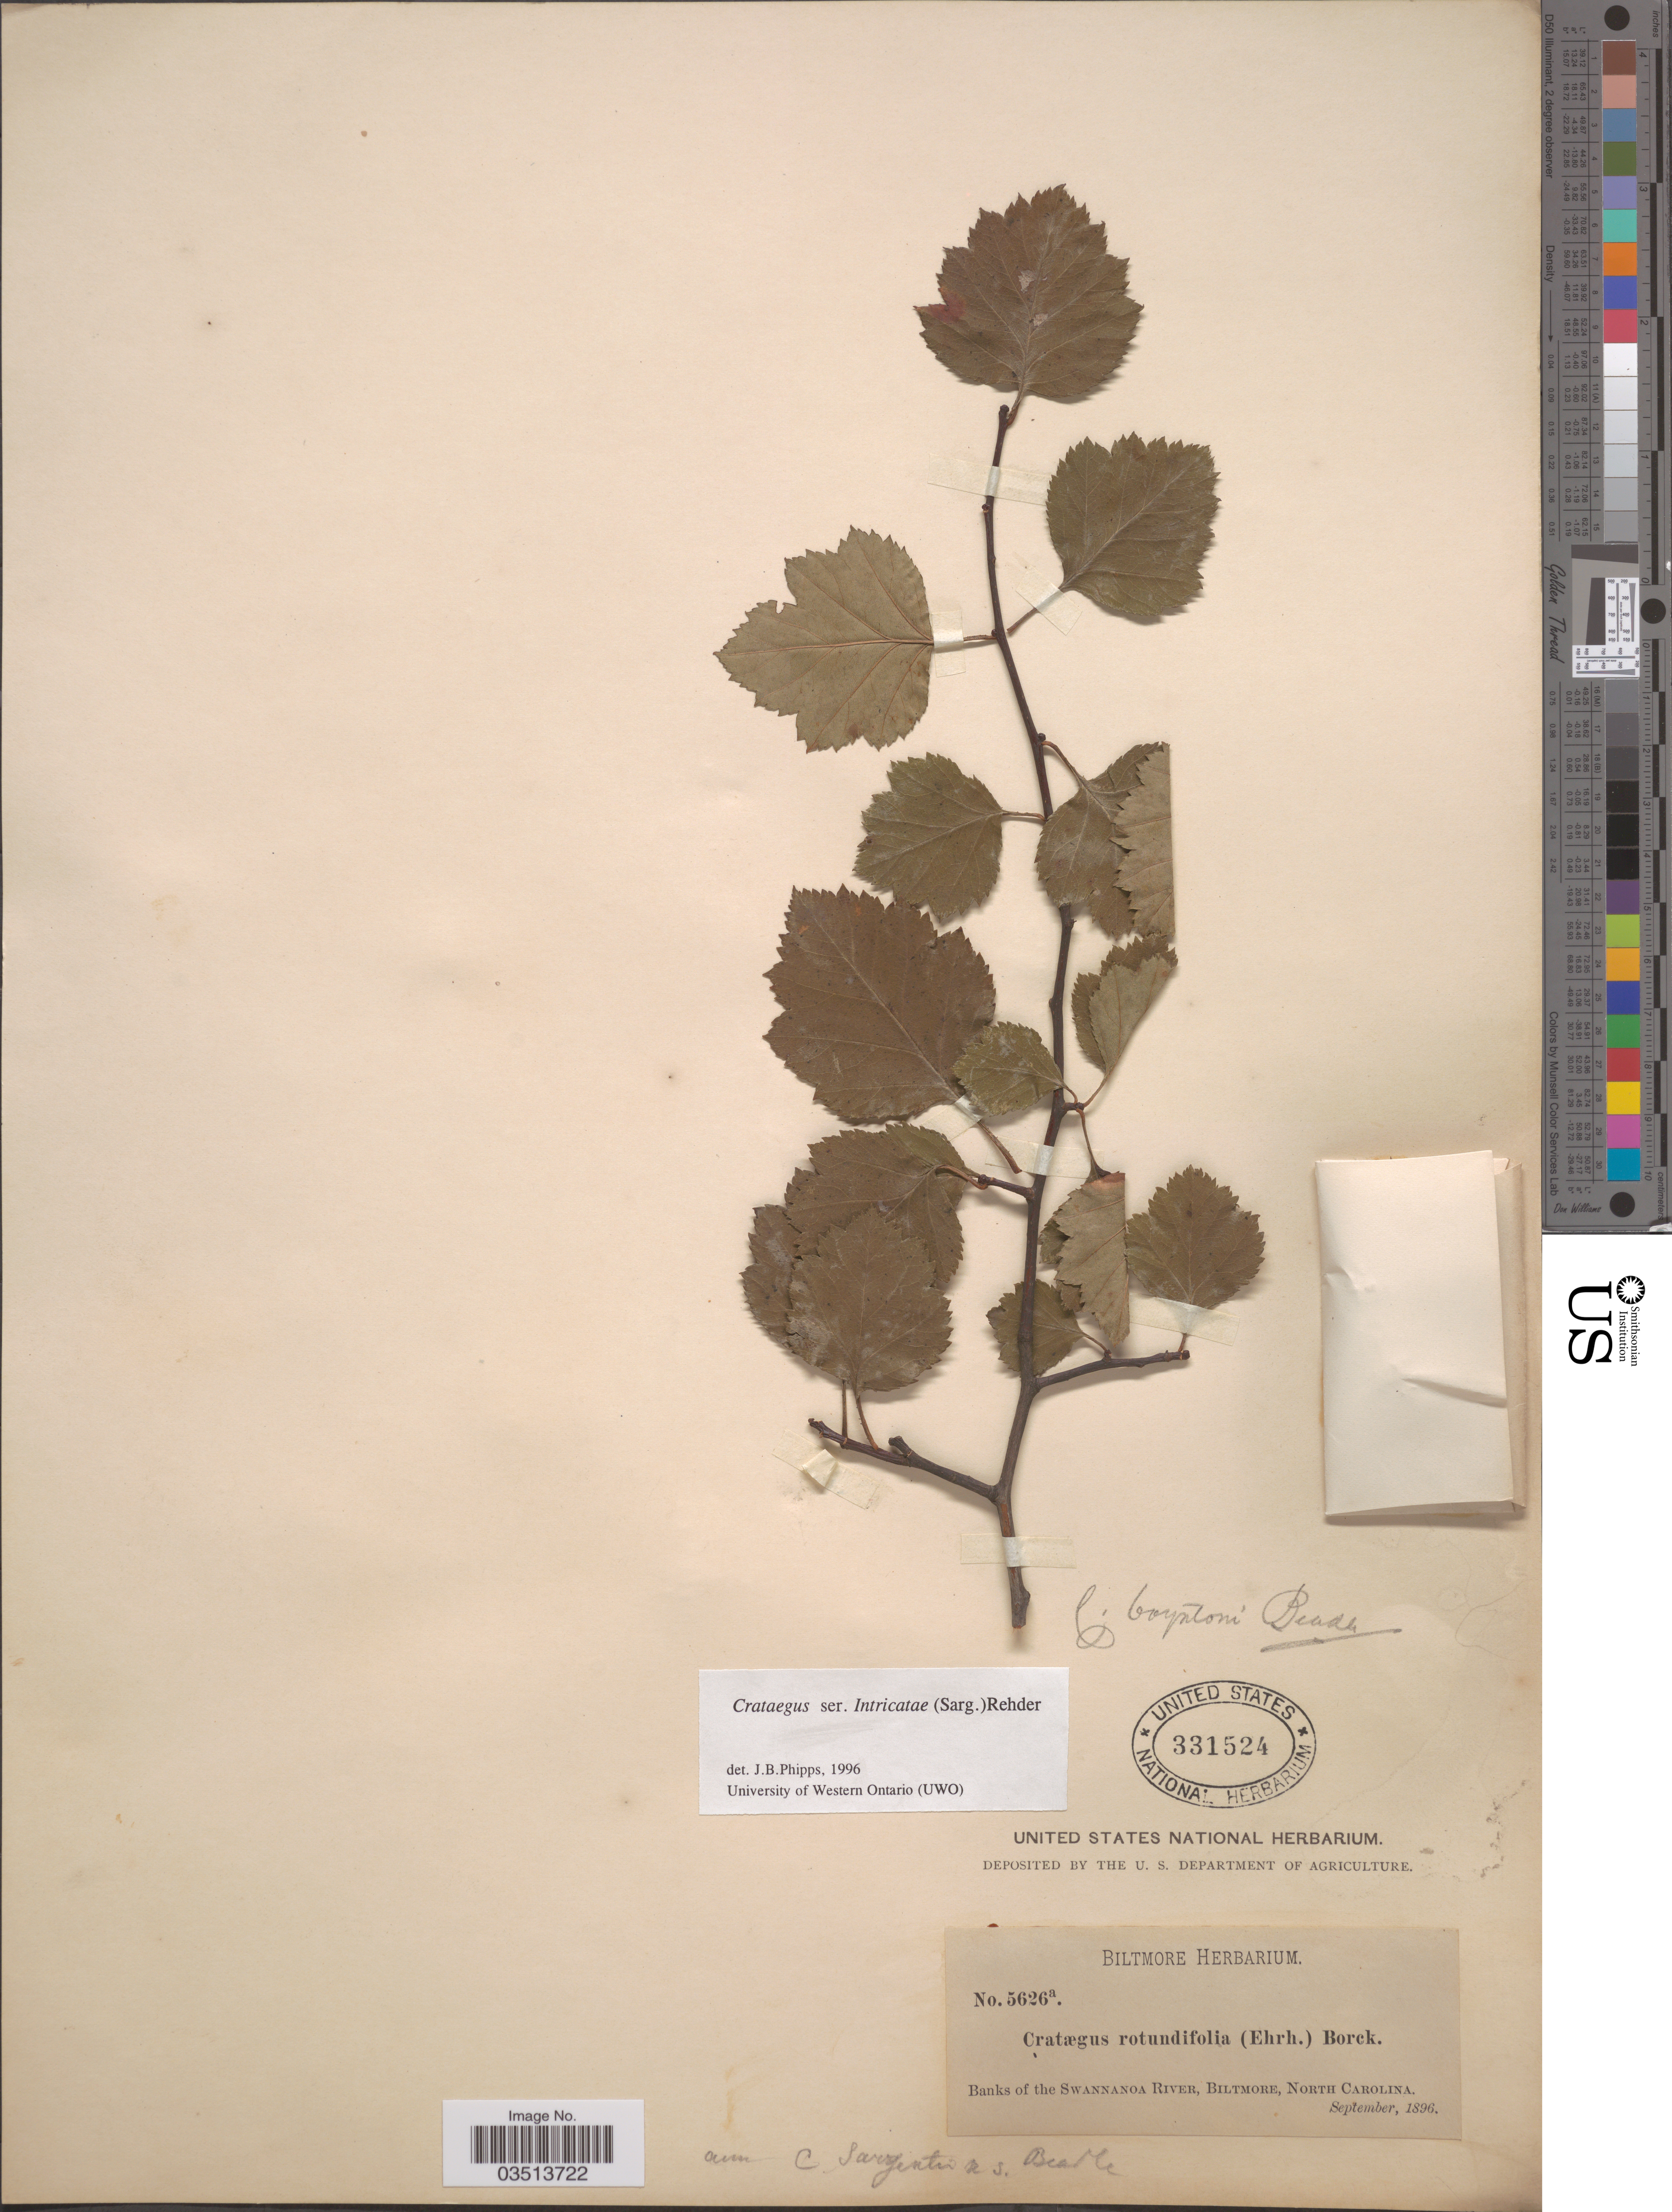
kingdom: Plantae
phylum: Tracheophyta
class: Magnoliopsida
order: Rosales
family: Rosaceae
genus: Crataegus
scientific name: Crataegus chrysocarpa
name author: Ashe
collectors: ex herb. Biltmore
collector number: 5626a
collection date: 1896-09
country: United States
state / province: North Carolina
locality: Banks of the Swannanoa River, Biltmore.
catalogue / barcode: US 331524